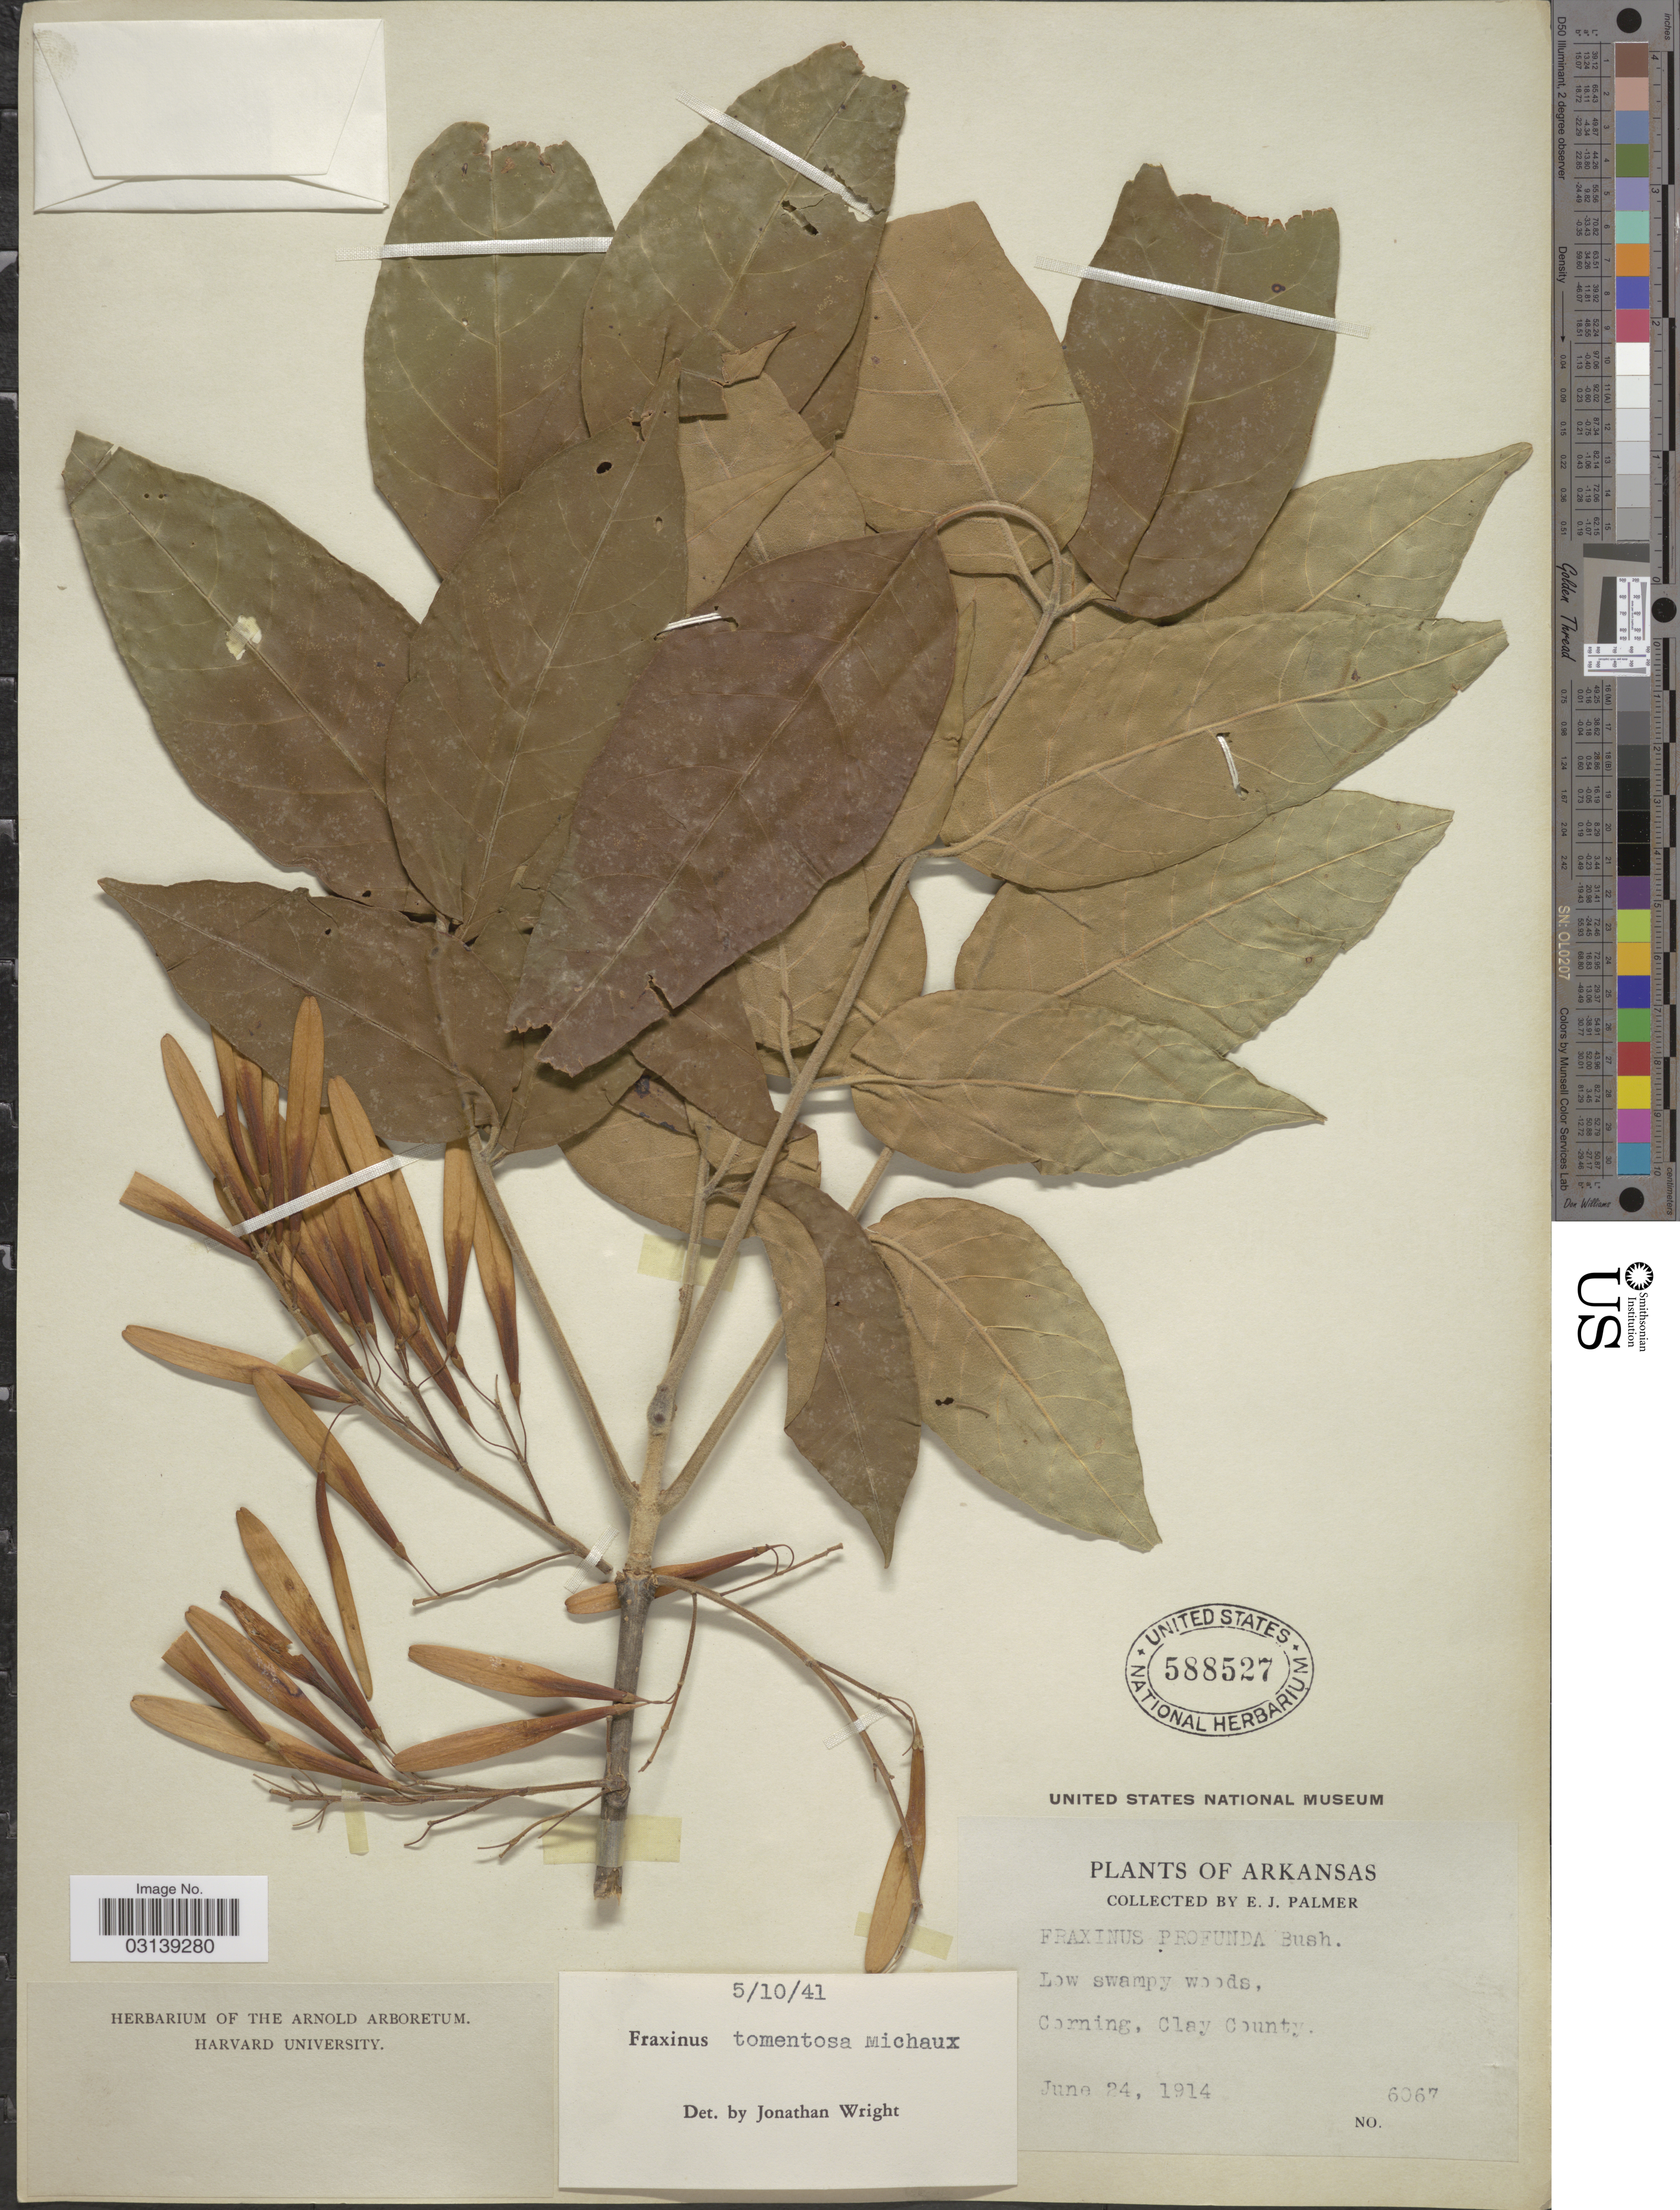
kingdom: Plantae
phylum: Tracheophyta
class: Magnoliopsida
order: Lamiales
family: Oleaceae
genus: Fraxinus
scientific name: Fraxinus profunda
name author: (Bush) Bush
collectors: E. J. Palmer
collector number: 6067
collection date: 1914-06-24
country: United States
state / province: Arkansas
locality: Low swampy woods, Corning, Clay County.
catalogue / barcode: US 588527